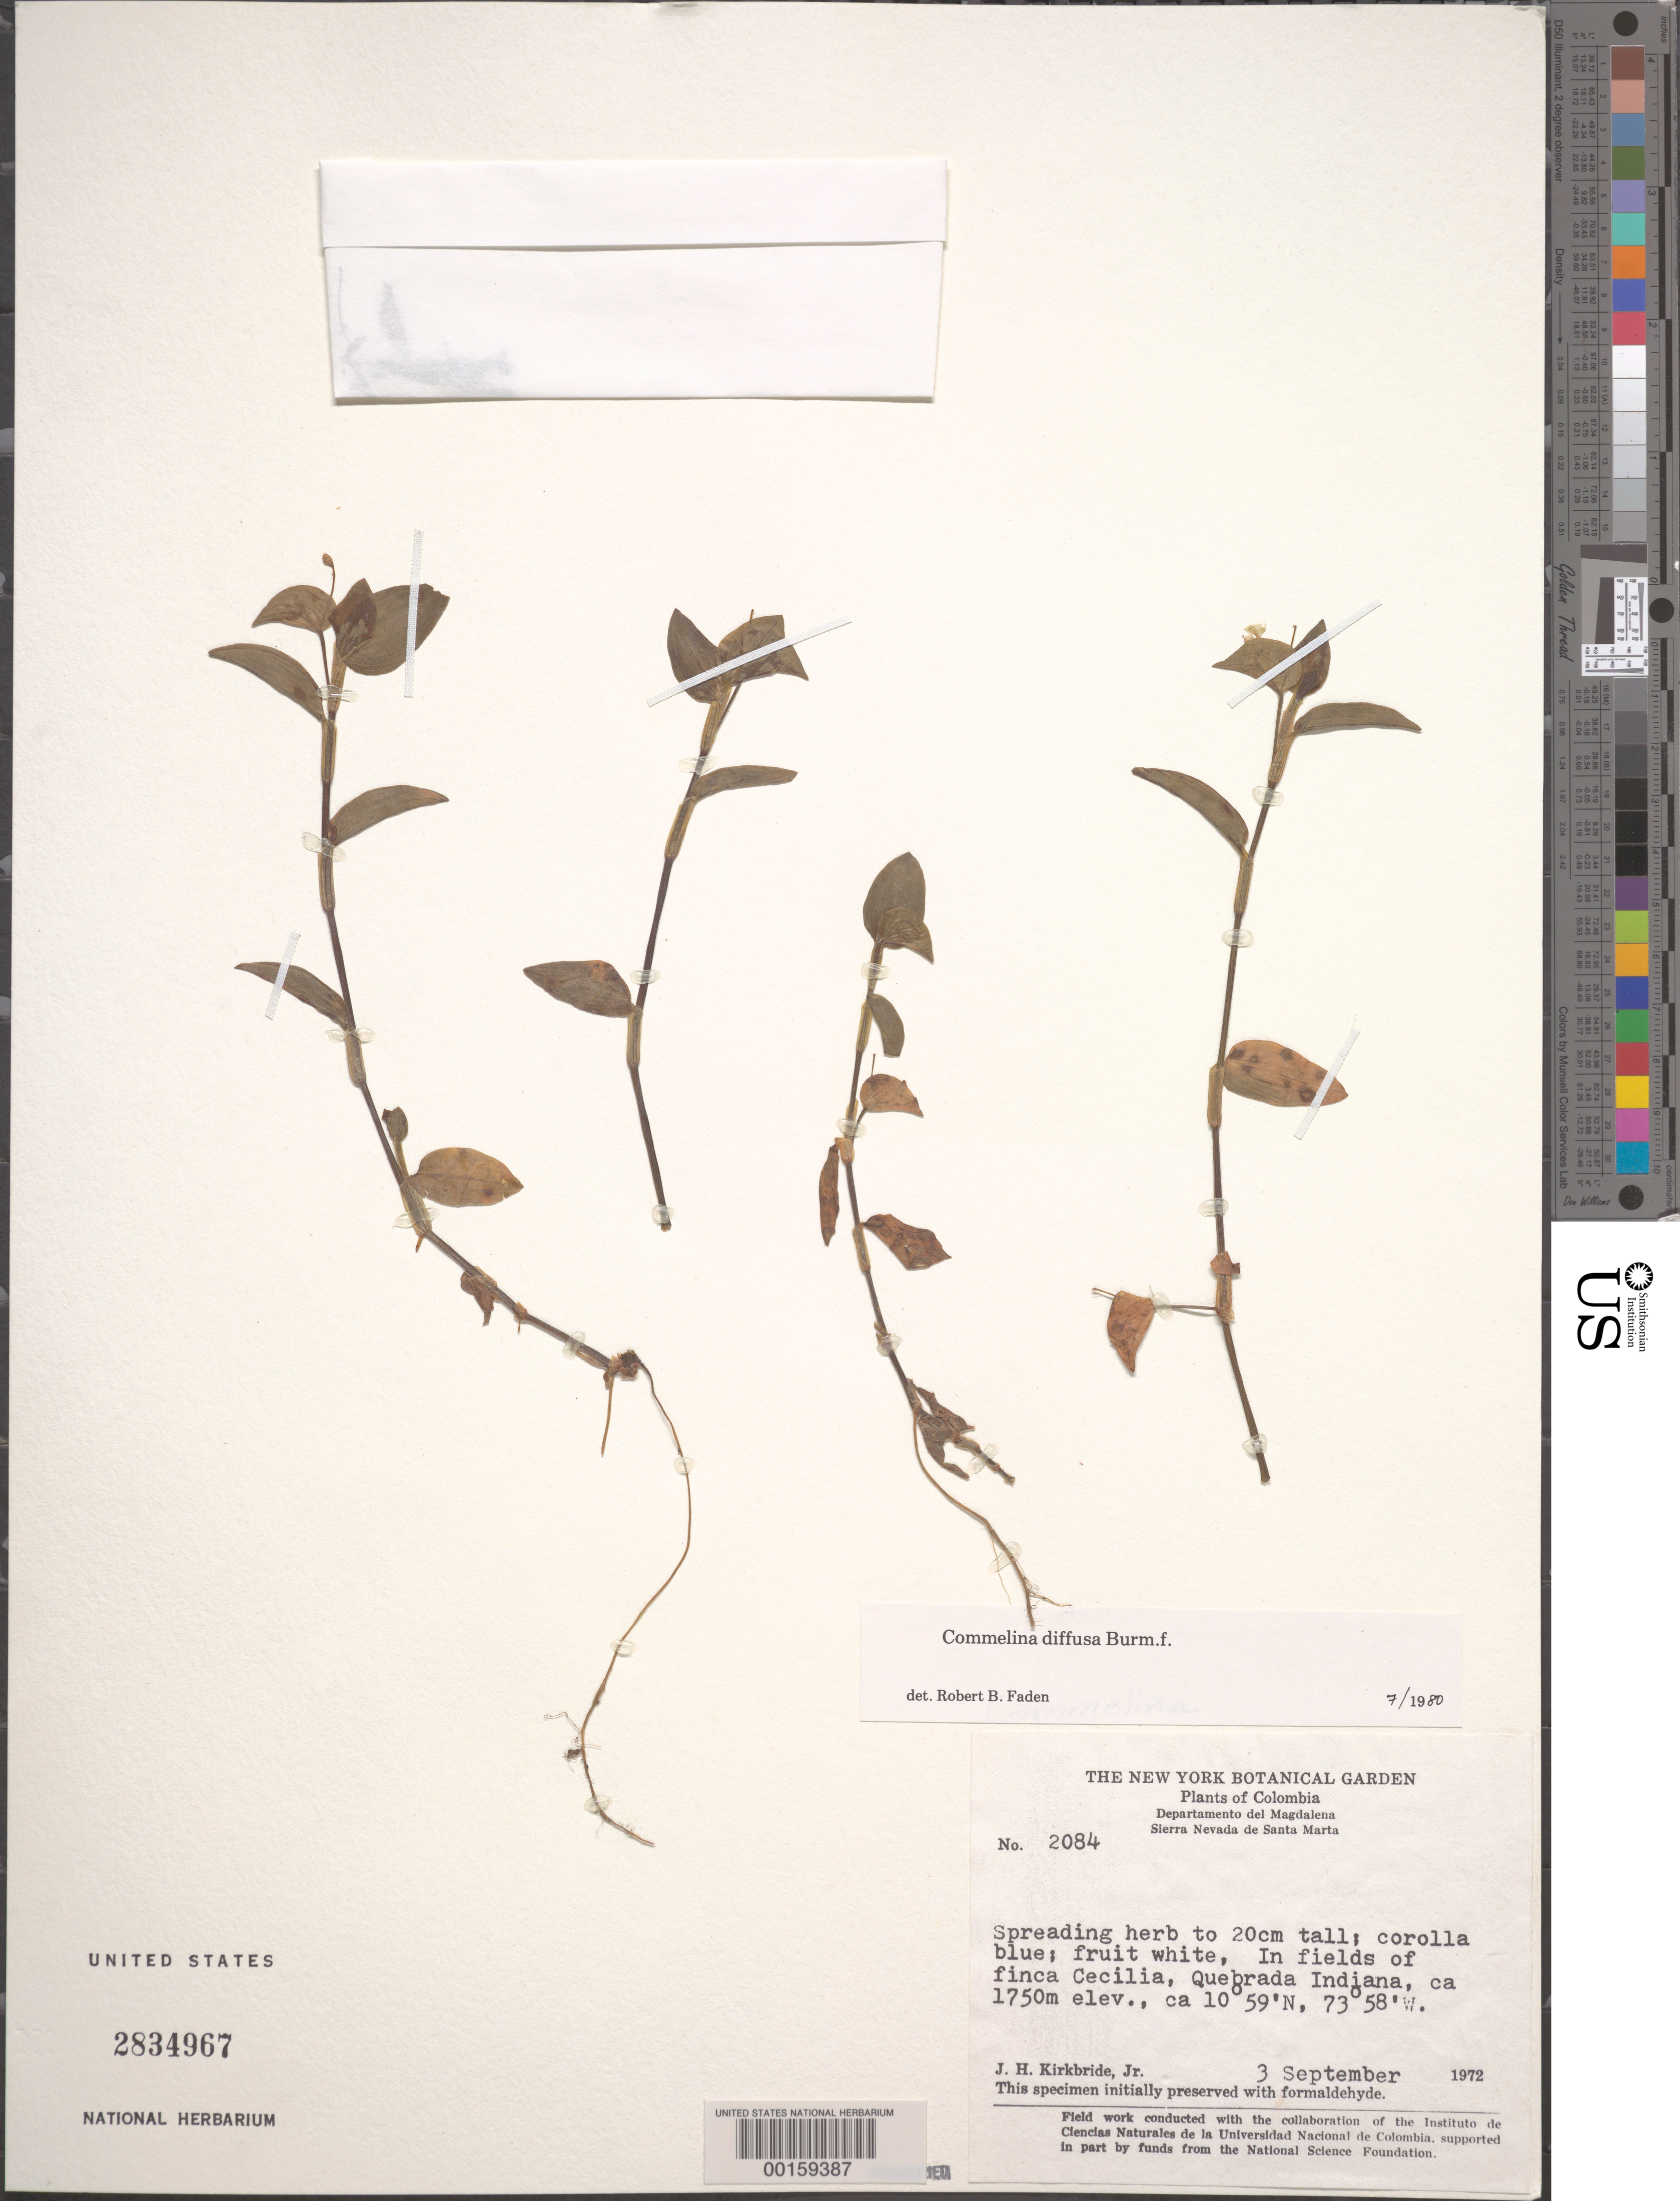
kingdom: Plantae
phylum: Tracheophyta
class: Liliopsida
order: Commelinales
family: Commelinaceae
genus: Commelina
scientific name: Commelina diffusa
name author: Burm. f.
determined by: Faden, Robert B., (US), Smithsonian Institution - National Museum of Natural History (UNITED STATES)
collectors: J. H. Kirkbride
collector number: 2084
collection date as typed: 03 Sep 1972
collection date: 1972-09-03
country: Colombia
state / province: Magdalena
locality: Finca Cecilia, Quebrada Indiana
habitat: Open fields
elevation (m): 1750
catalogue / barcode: US 2834967